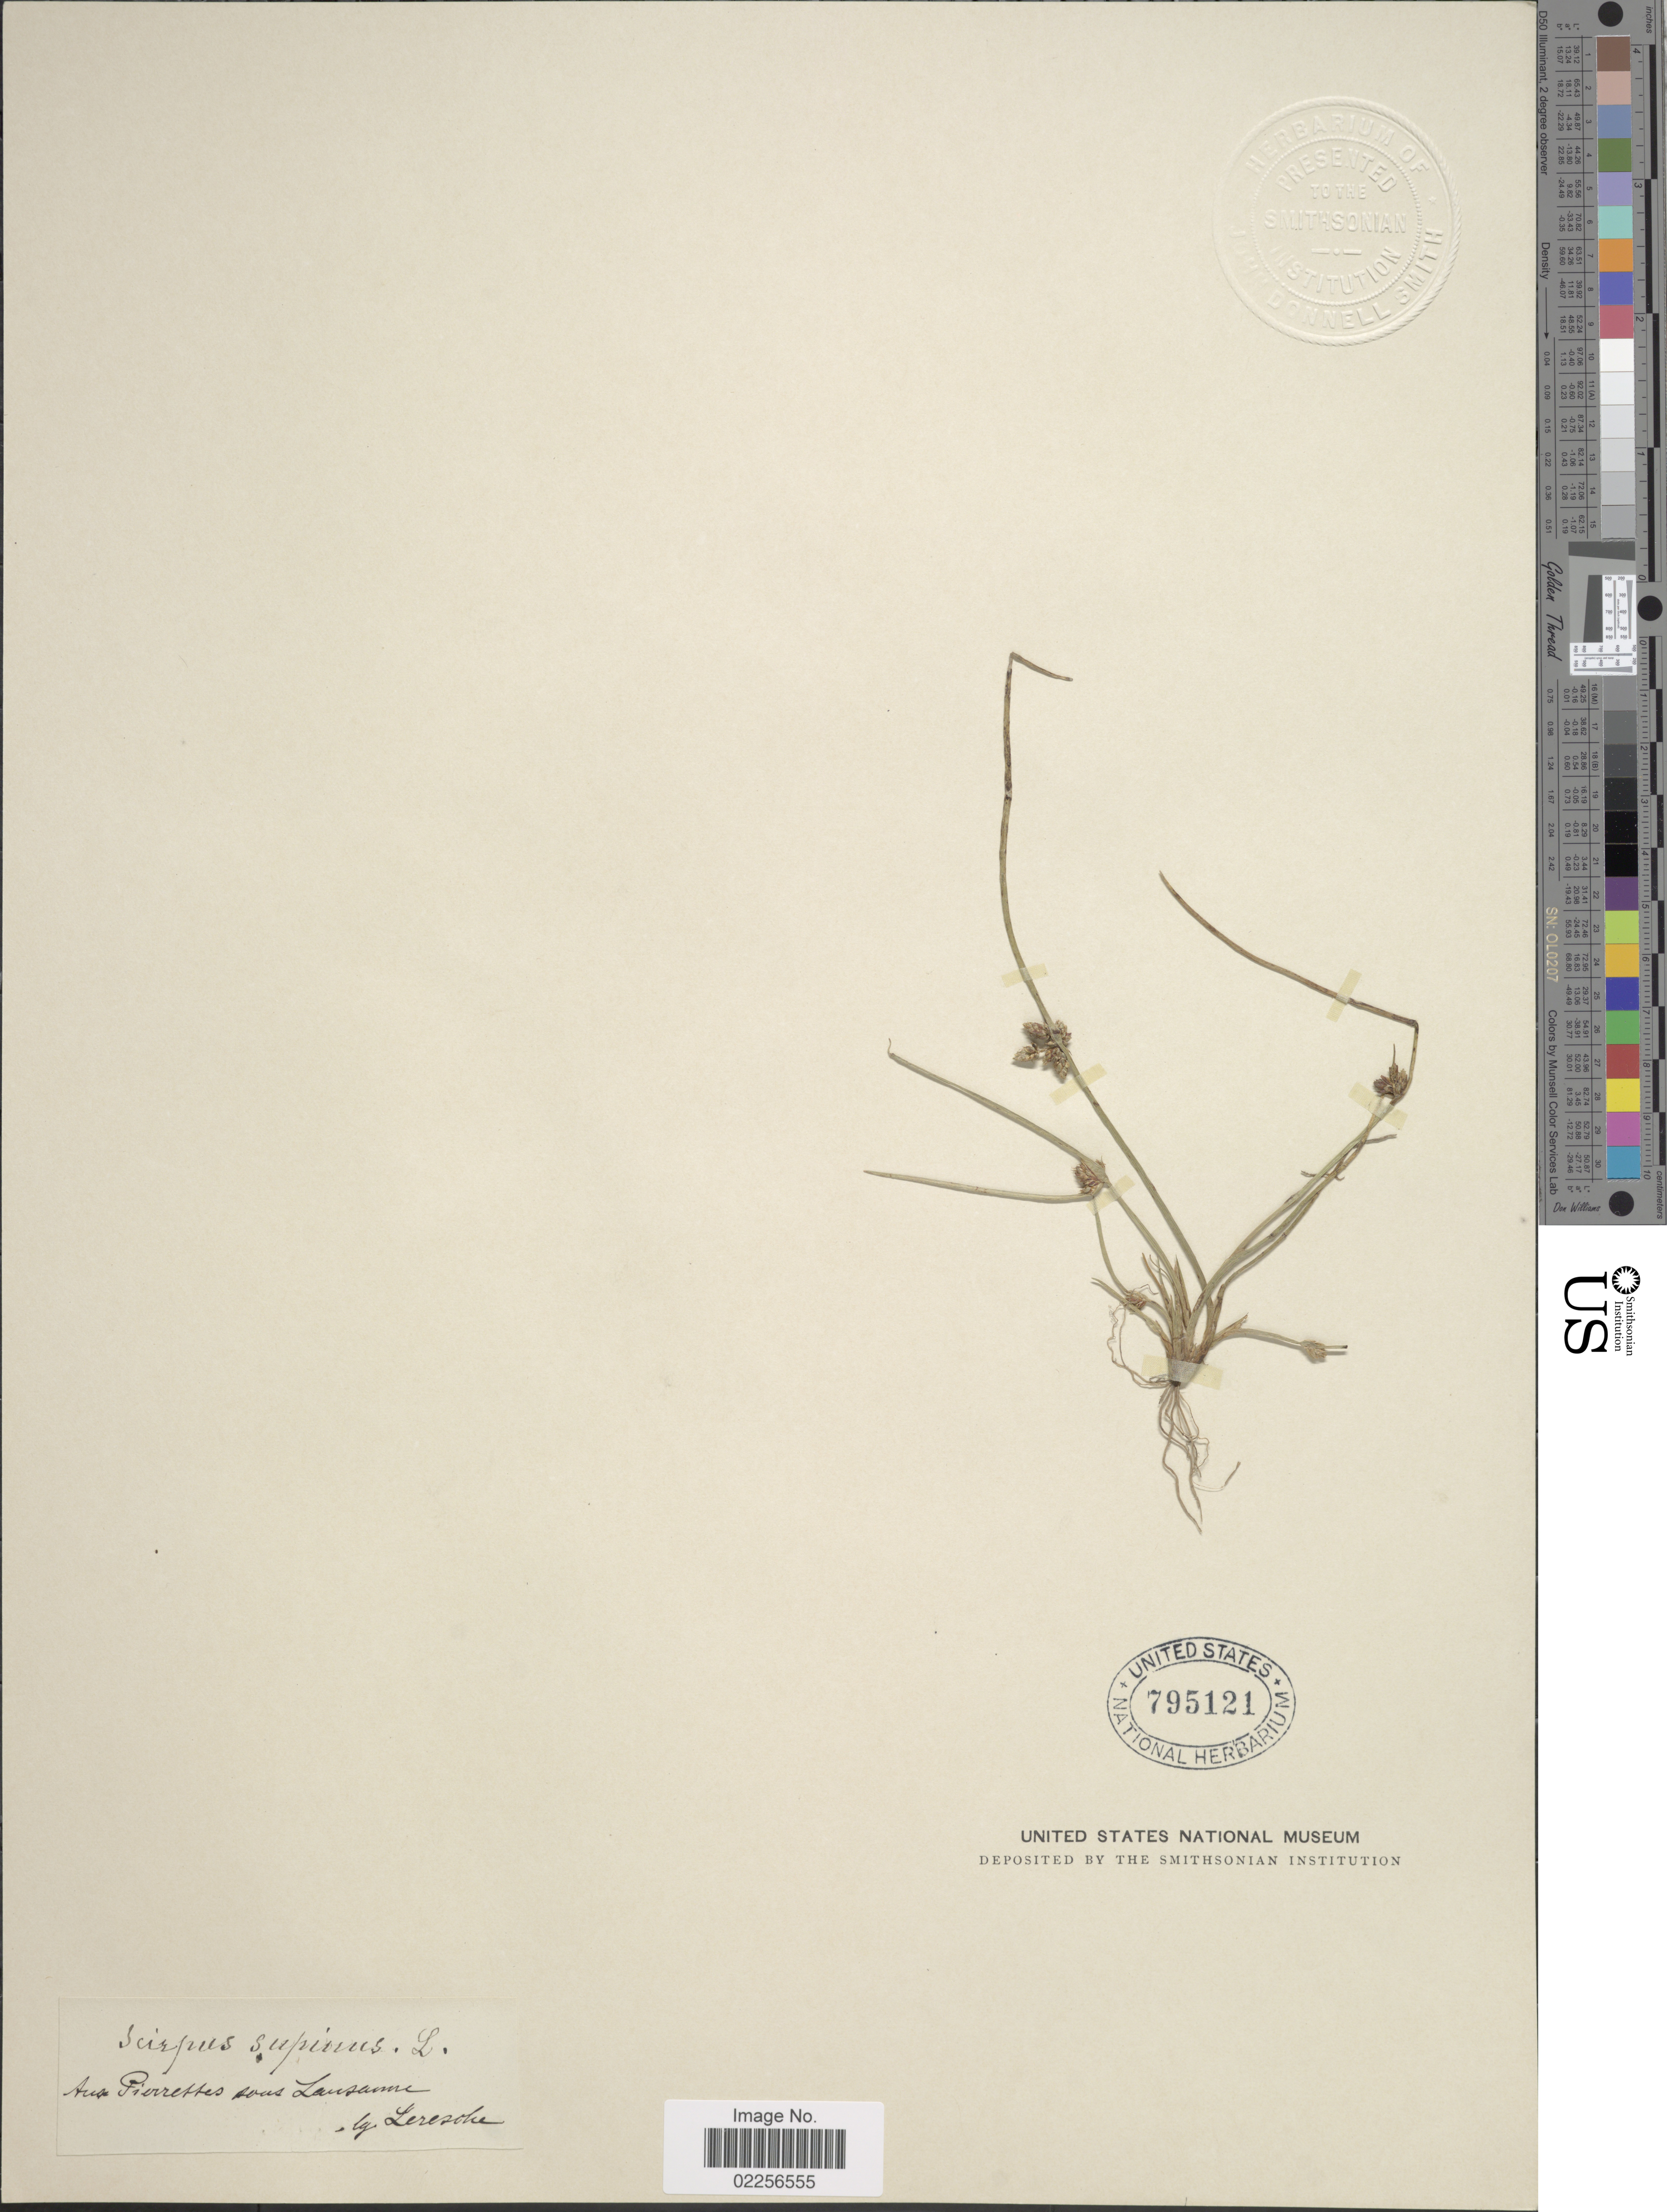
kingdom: Plantae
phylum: Tracheophyta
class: Liliopsida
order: Poales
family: Cyperaceae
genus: Schoenoplectus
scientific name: Schoenoplectus supinus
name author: (L.) Palla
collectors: Leresche, --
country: Switzerland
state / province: Vaud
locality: Aux Pierrettes sous Lausanne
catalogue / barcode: US 795121